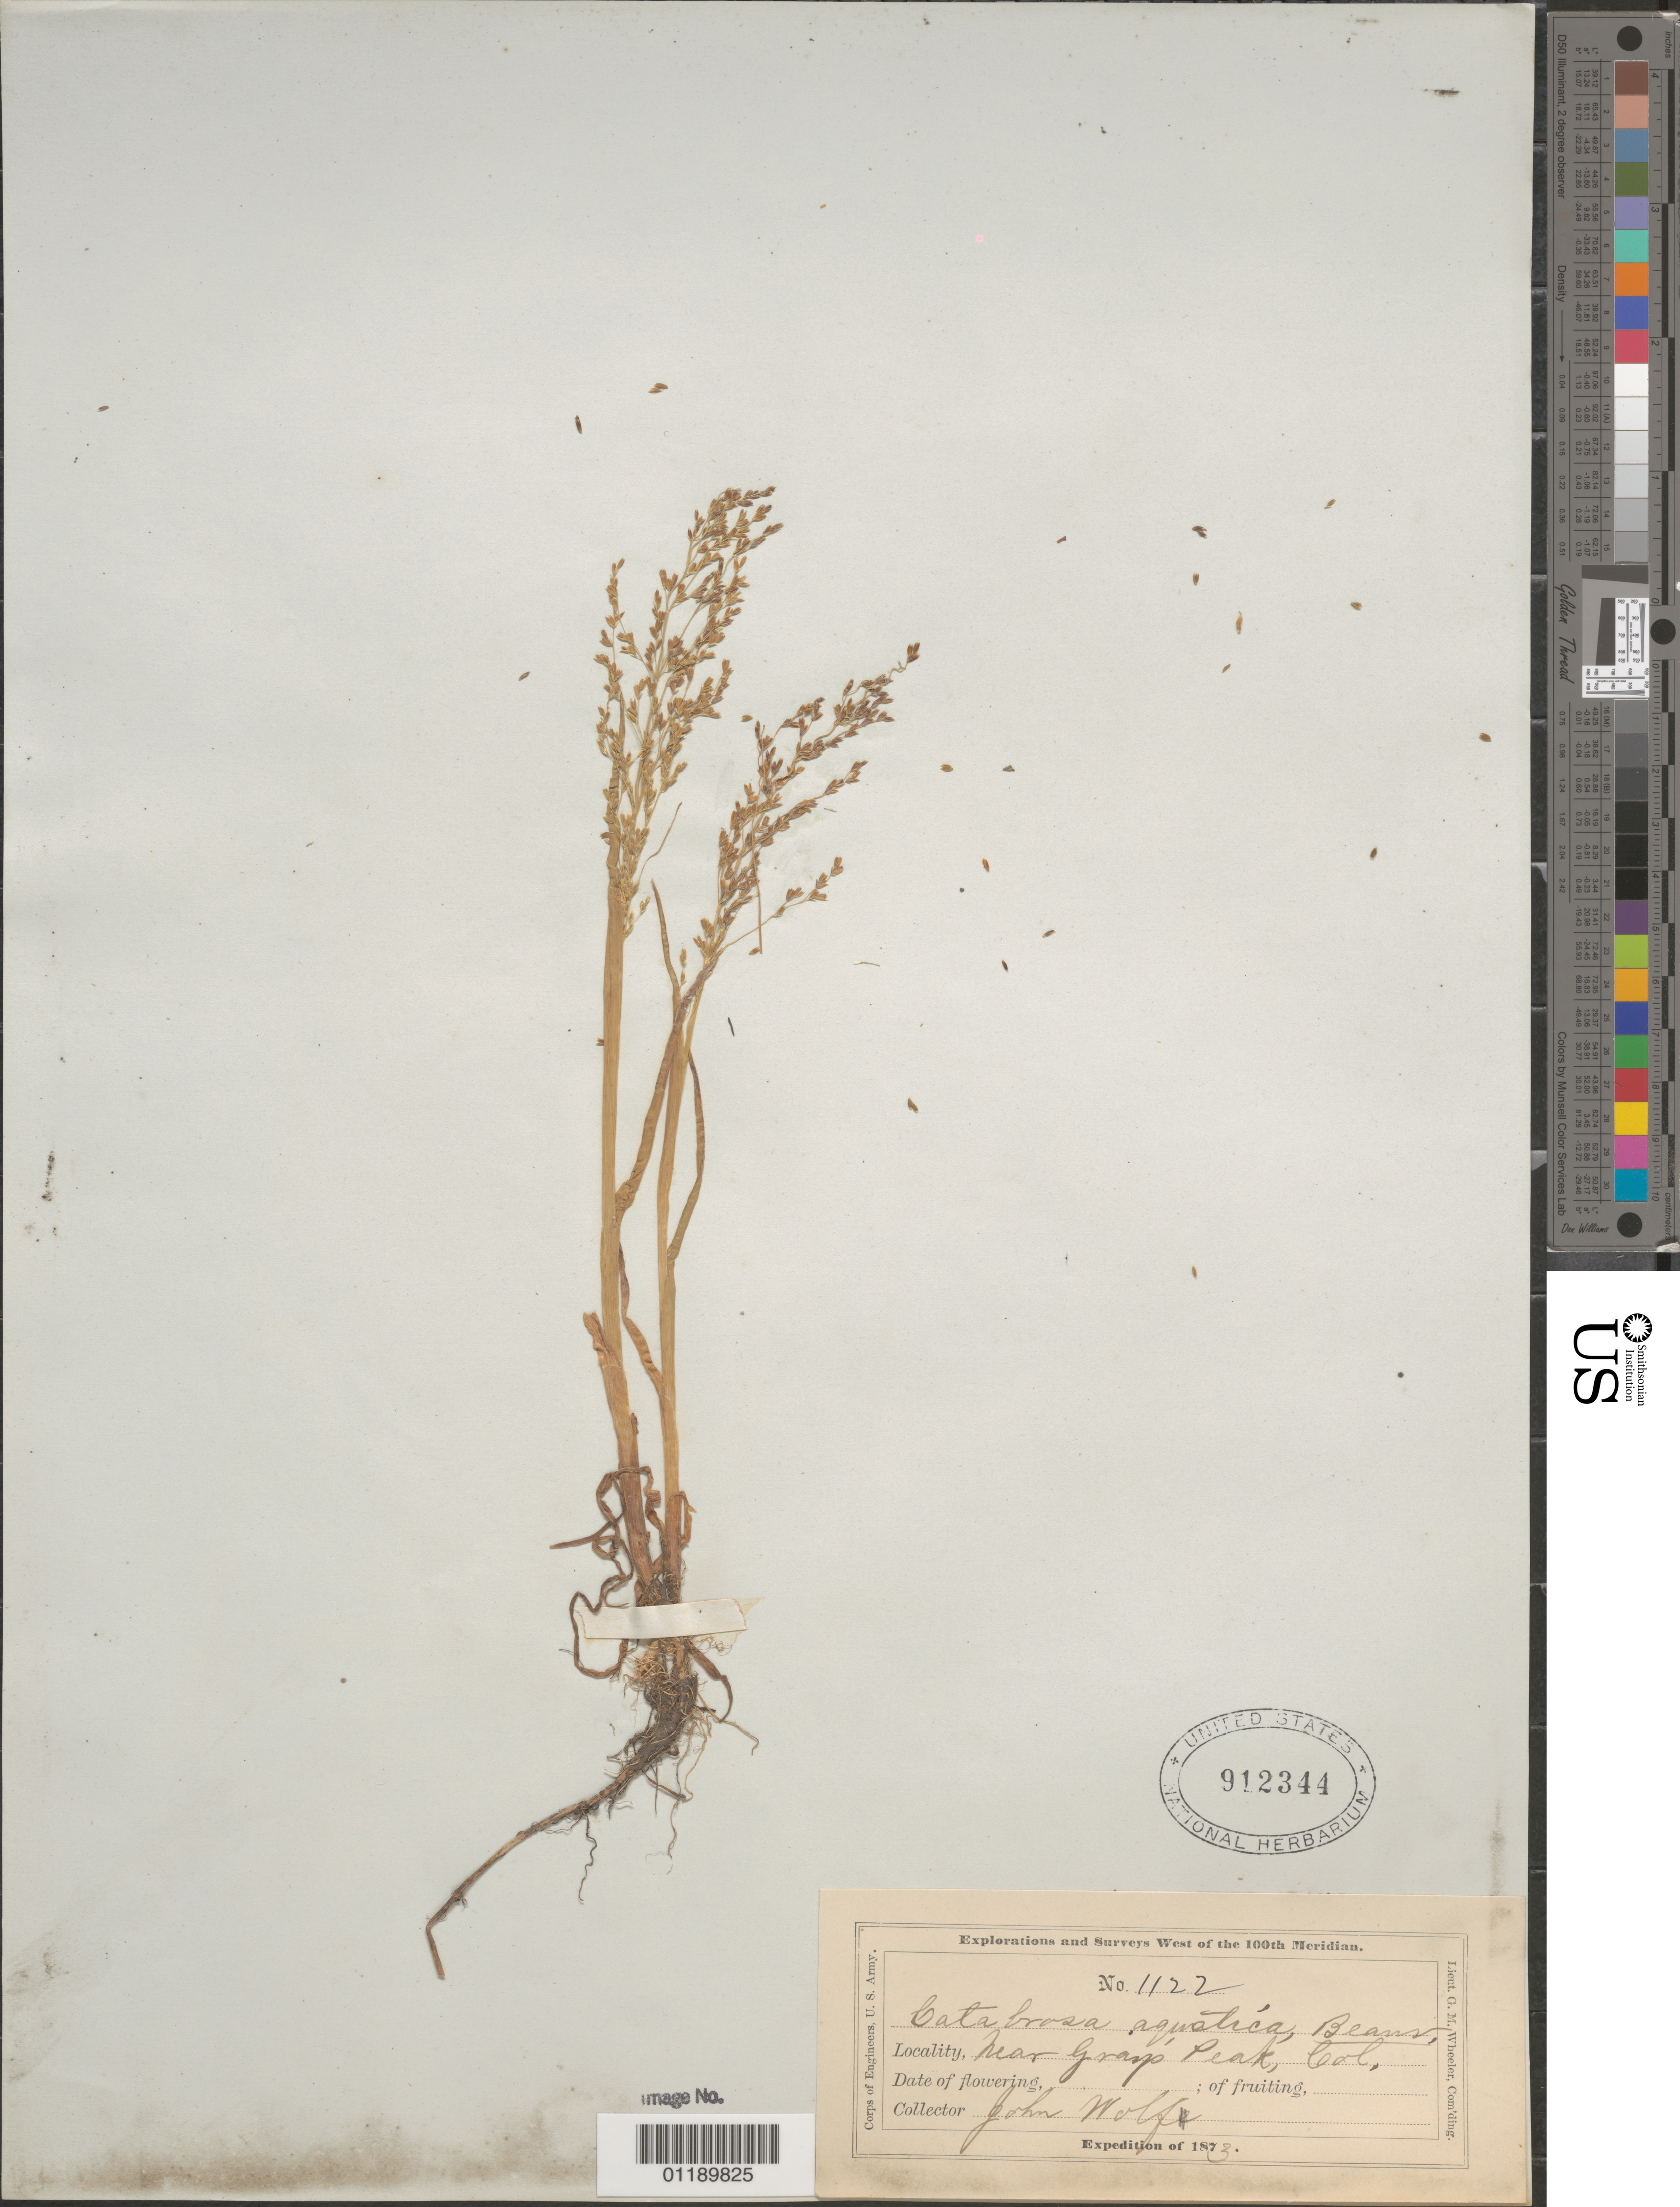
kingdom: Plantae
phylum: Tracheophyta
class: Liliopsida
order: Poales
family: Poaceae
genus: Catabrosa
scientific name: Catabrosa aquatica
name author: (L.) P. Beauv.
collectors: J. Wolf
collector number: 1122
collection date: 1873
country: United States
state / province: Colorado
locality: Near Group Peak.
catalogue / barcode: US 912344